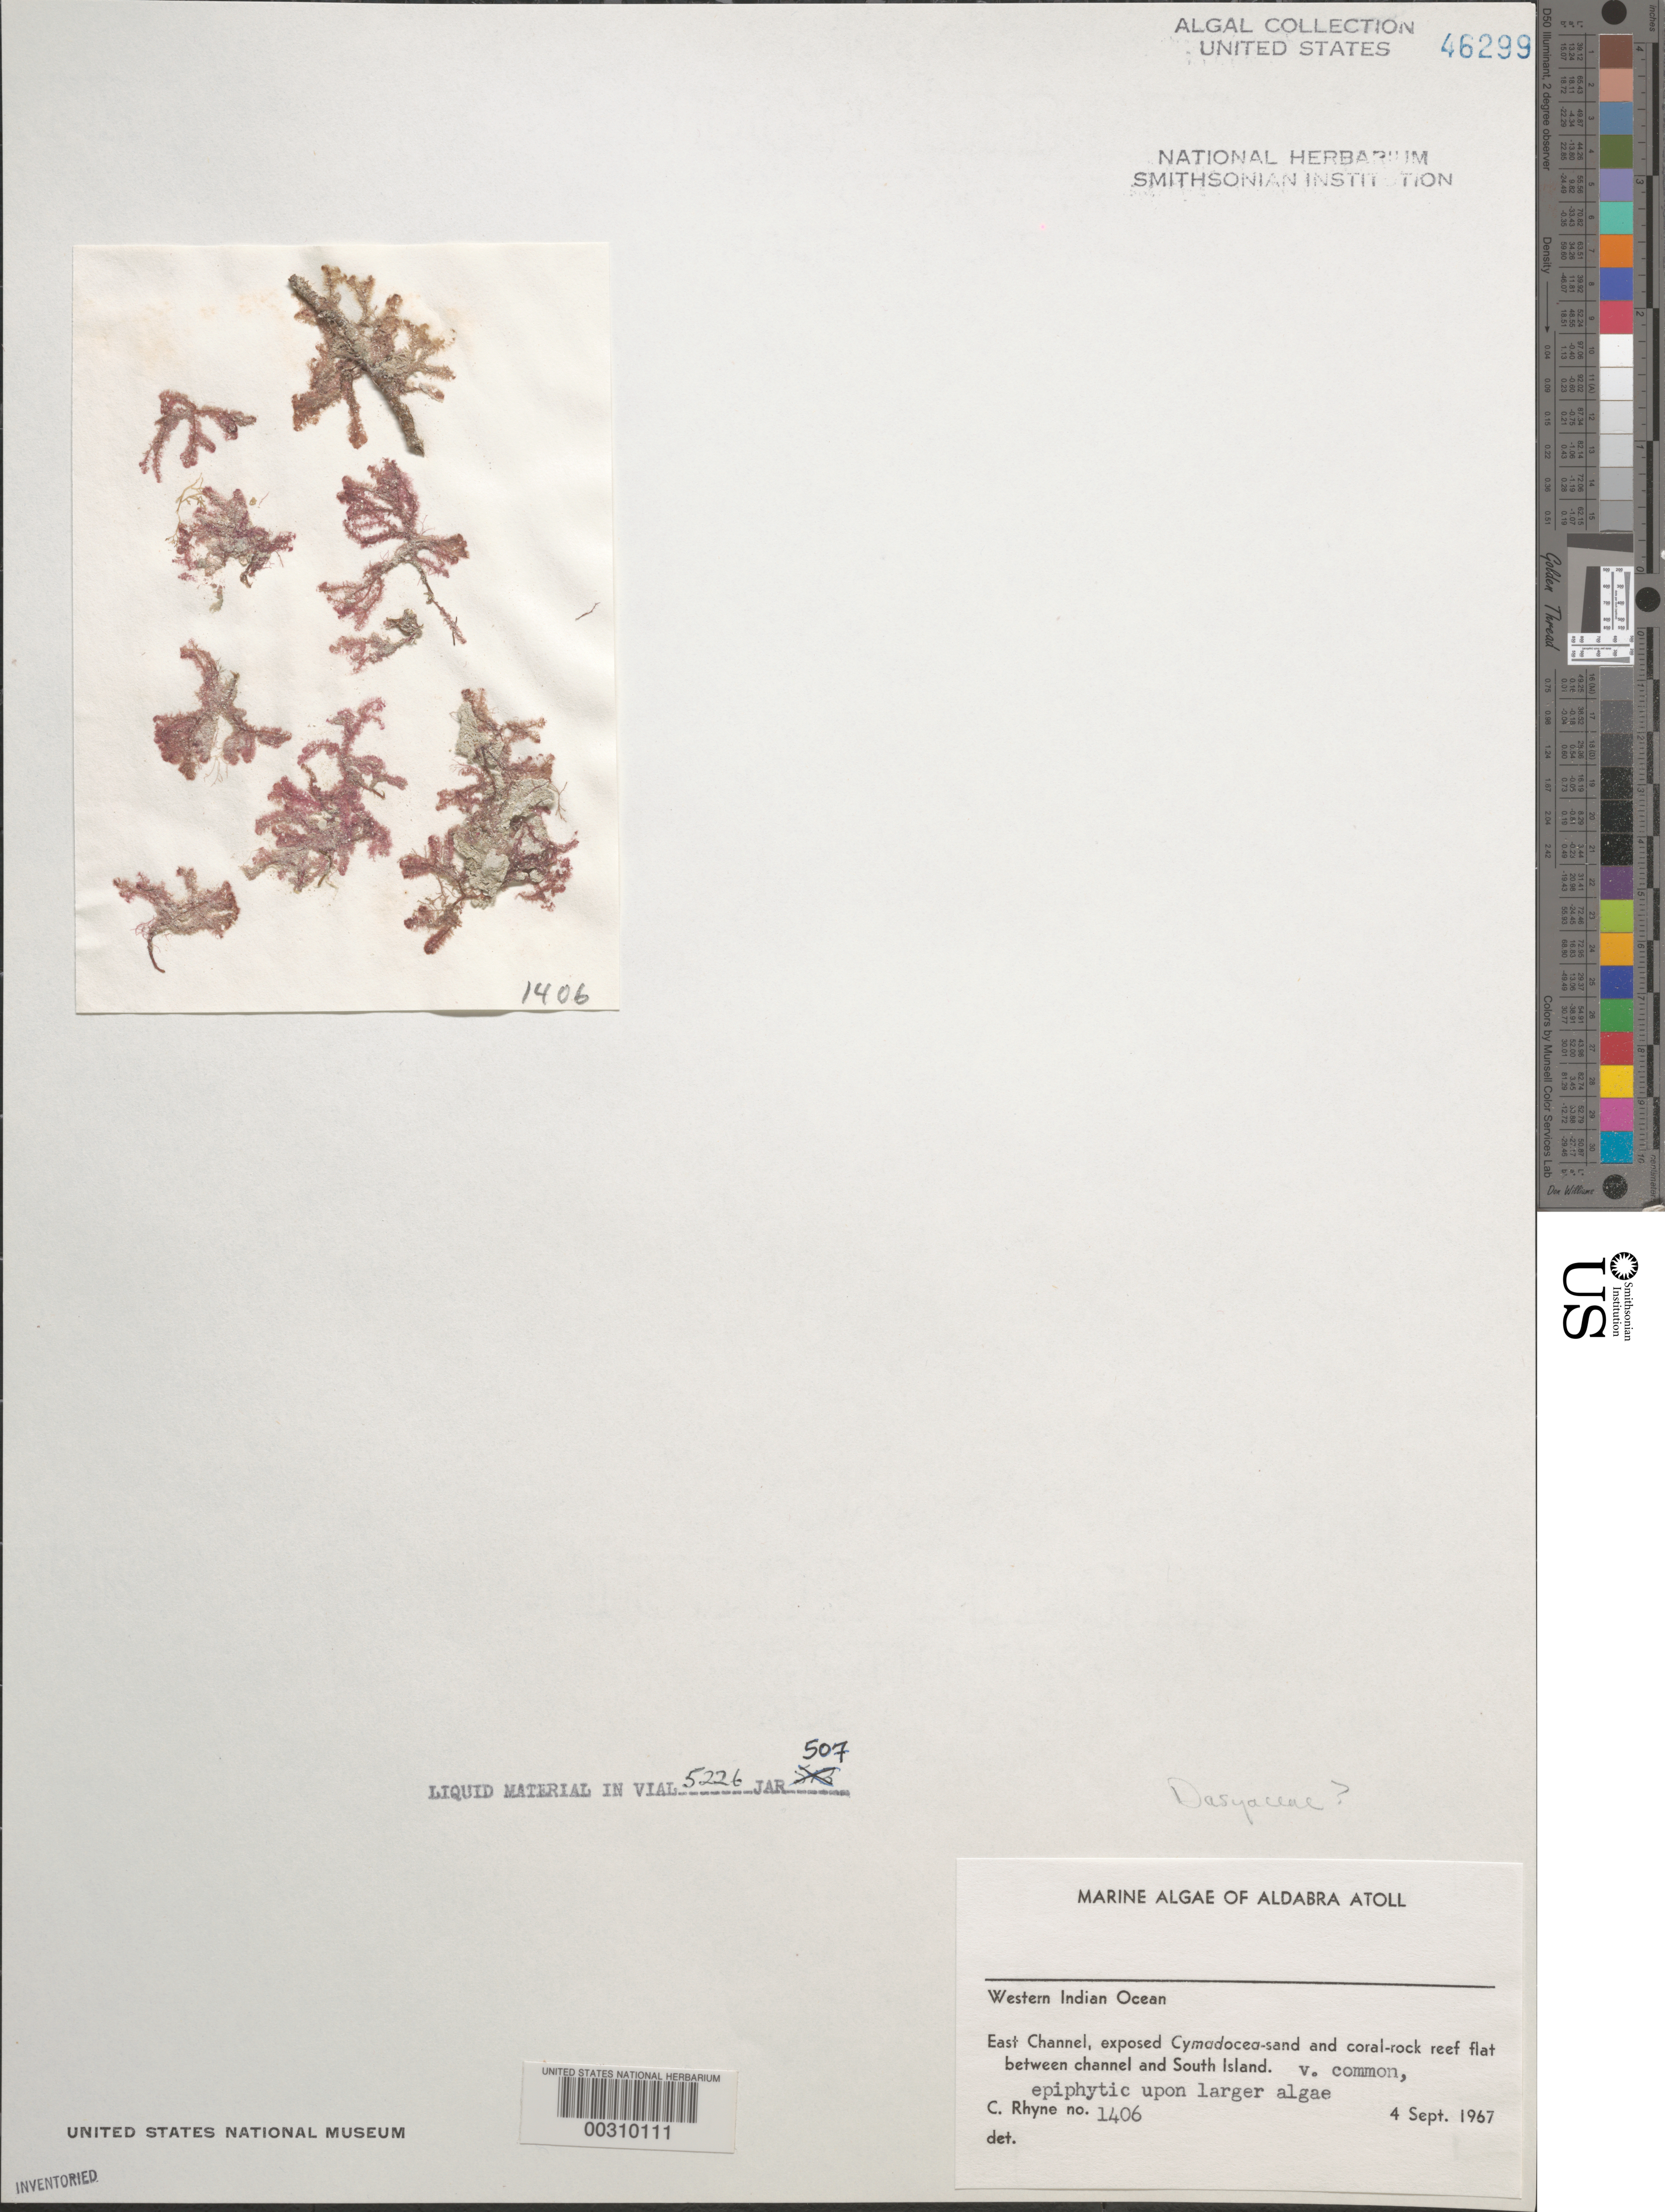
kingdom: Plantae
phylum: Rhodophyta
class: Florideophyceae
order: Ceramiales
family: Dasyaceae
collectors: C. Rhyne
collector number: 1406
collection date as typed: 04 Sep 1967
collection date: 1967-09-04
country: Seychelles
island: Aldabra Atoll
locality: Between East Channel and South Island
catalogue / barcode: US 46299